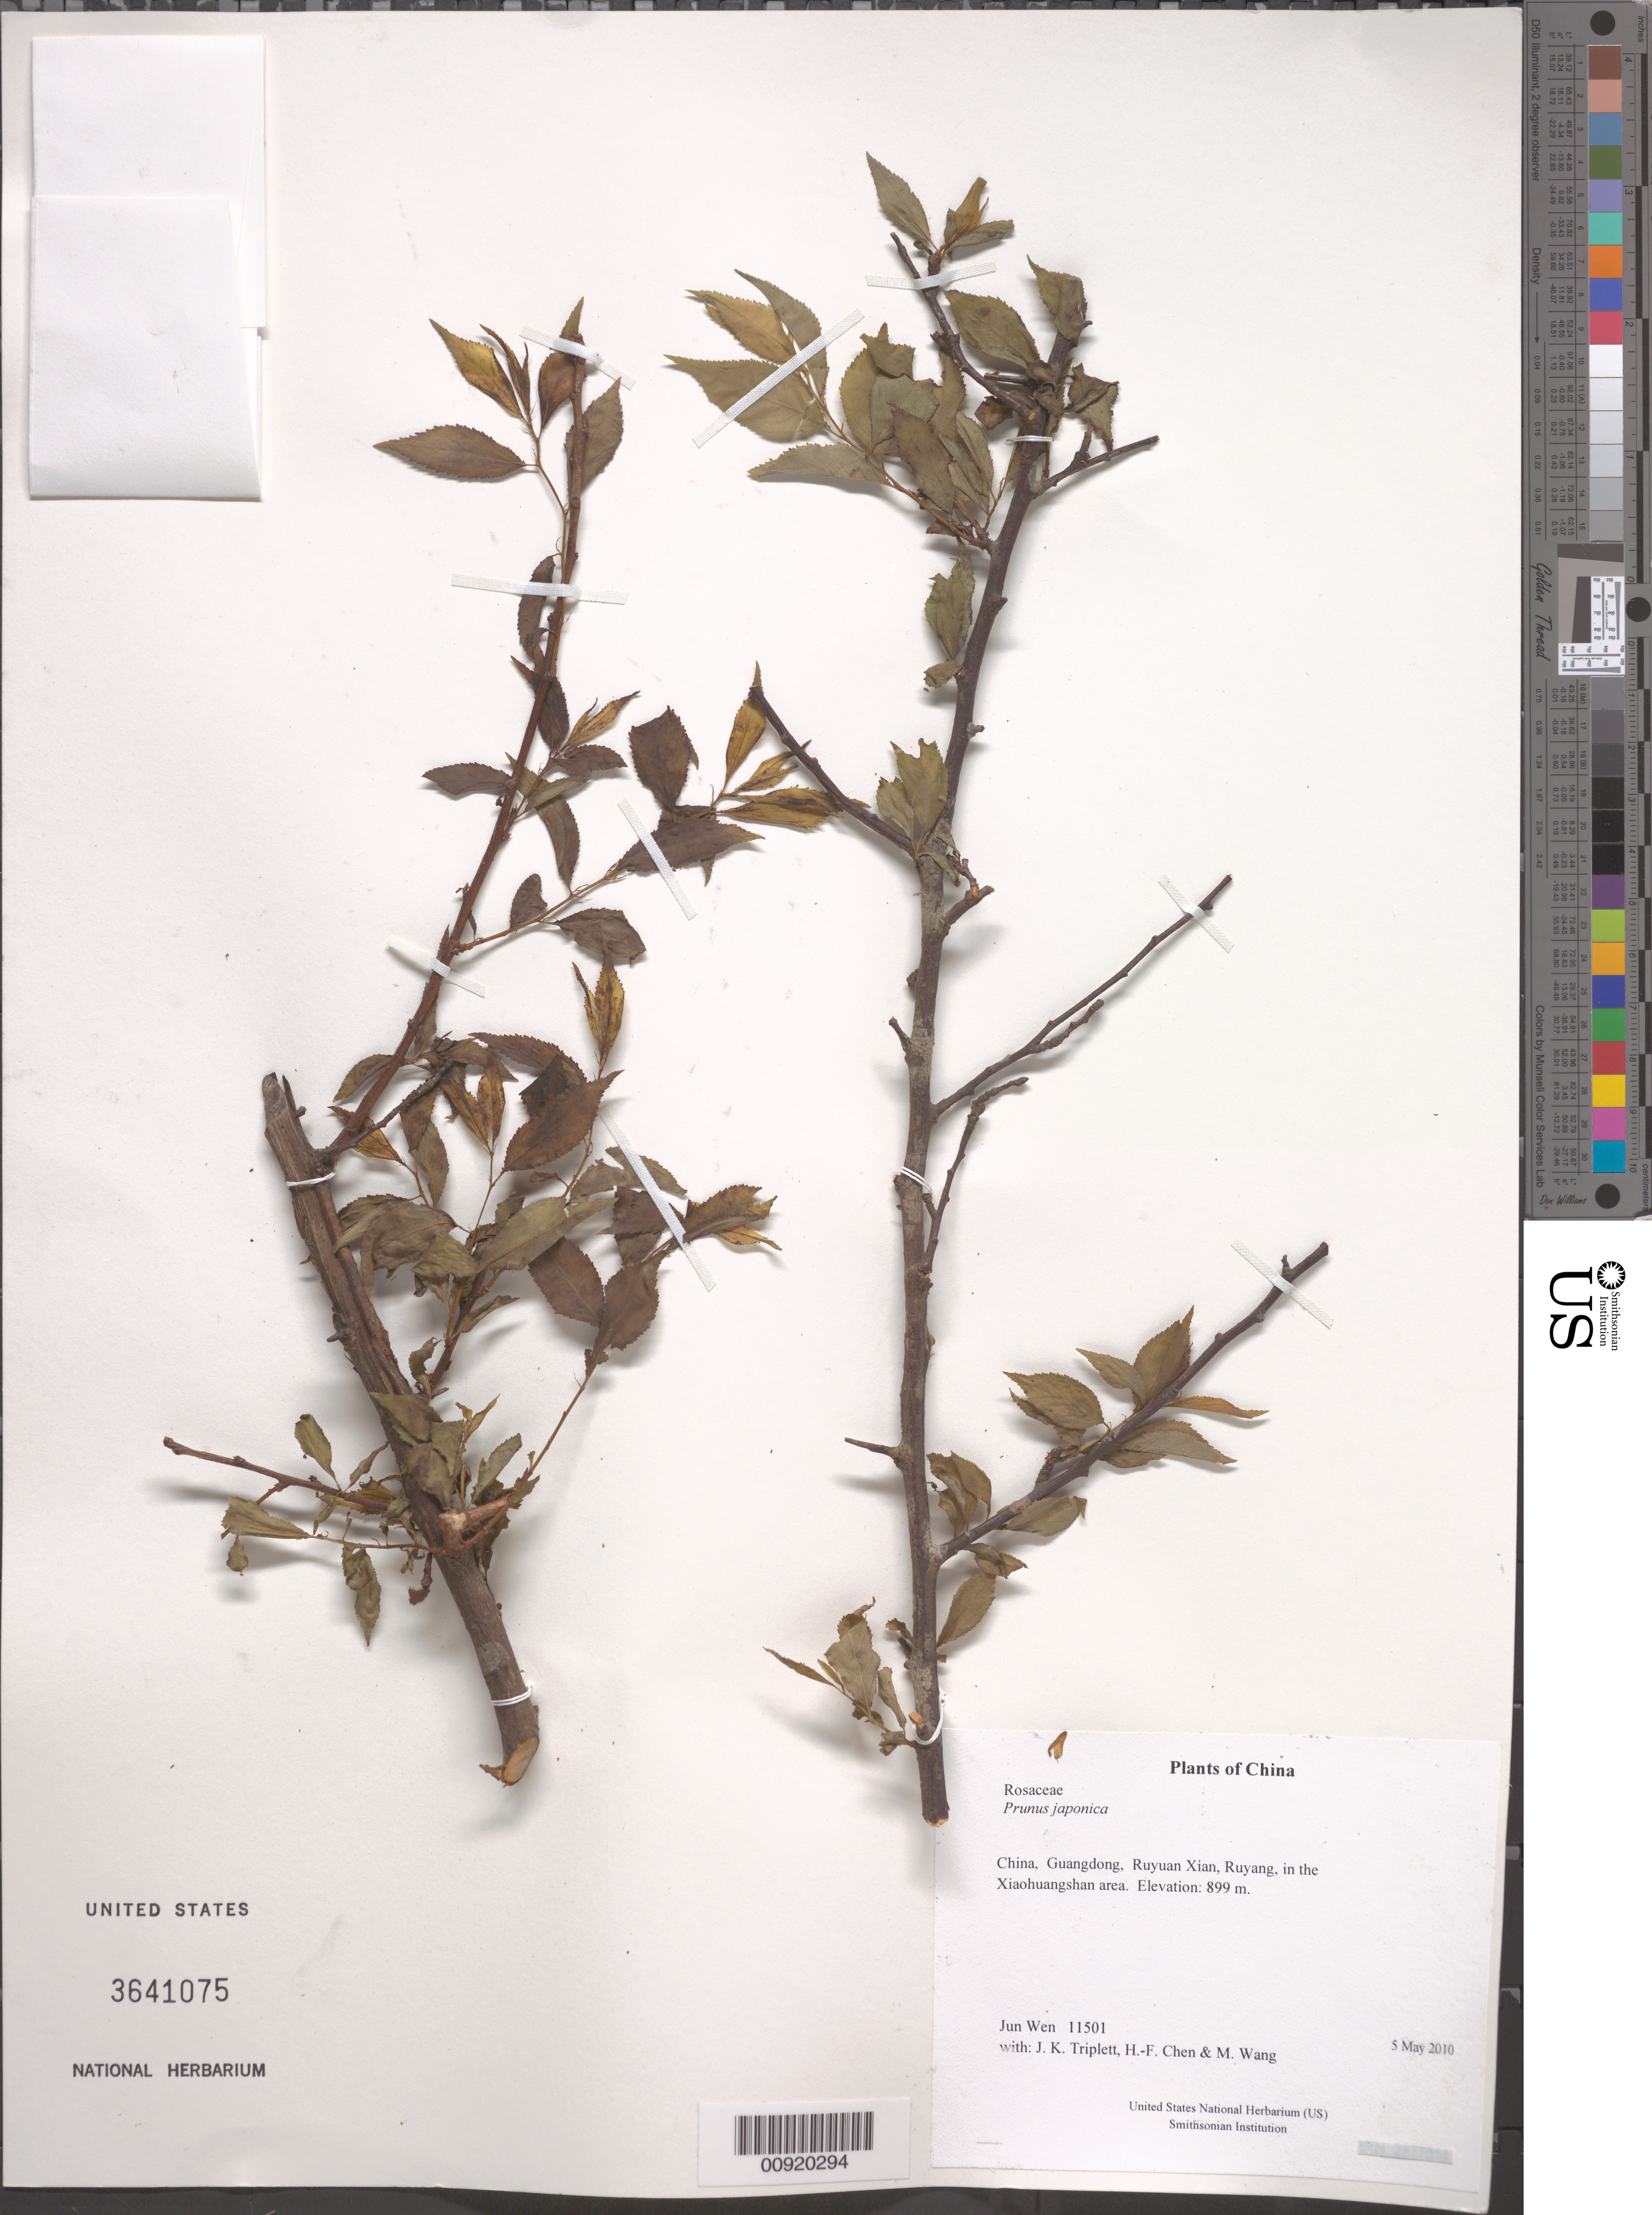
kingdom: Plantae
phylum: Tracheophyta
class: Magnoliopsida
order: Rosales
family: Rosaceae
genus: Prunus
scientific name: Prunus japonica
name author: Thunb.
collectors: J. Wen, J. K. Triplett, H.-F. Chen & M. Wang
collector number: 11501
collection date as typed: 5 May 2010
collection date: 2010-05-05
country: China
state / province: Guangdong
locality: Ruyuan Xian, Ruyang, in the Xiaohuangshan area.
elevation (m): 899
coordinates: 24 54.721 N, 113 02.326 E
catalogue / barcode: US 3641075